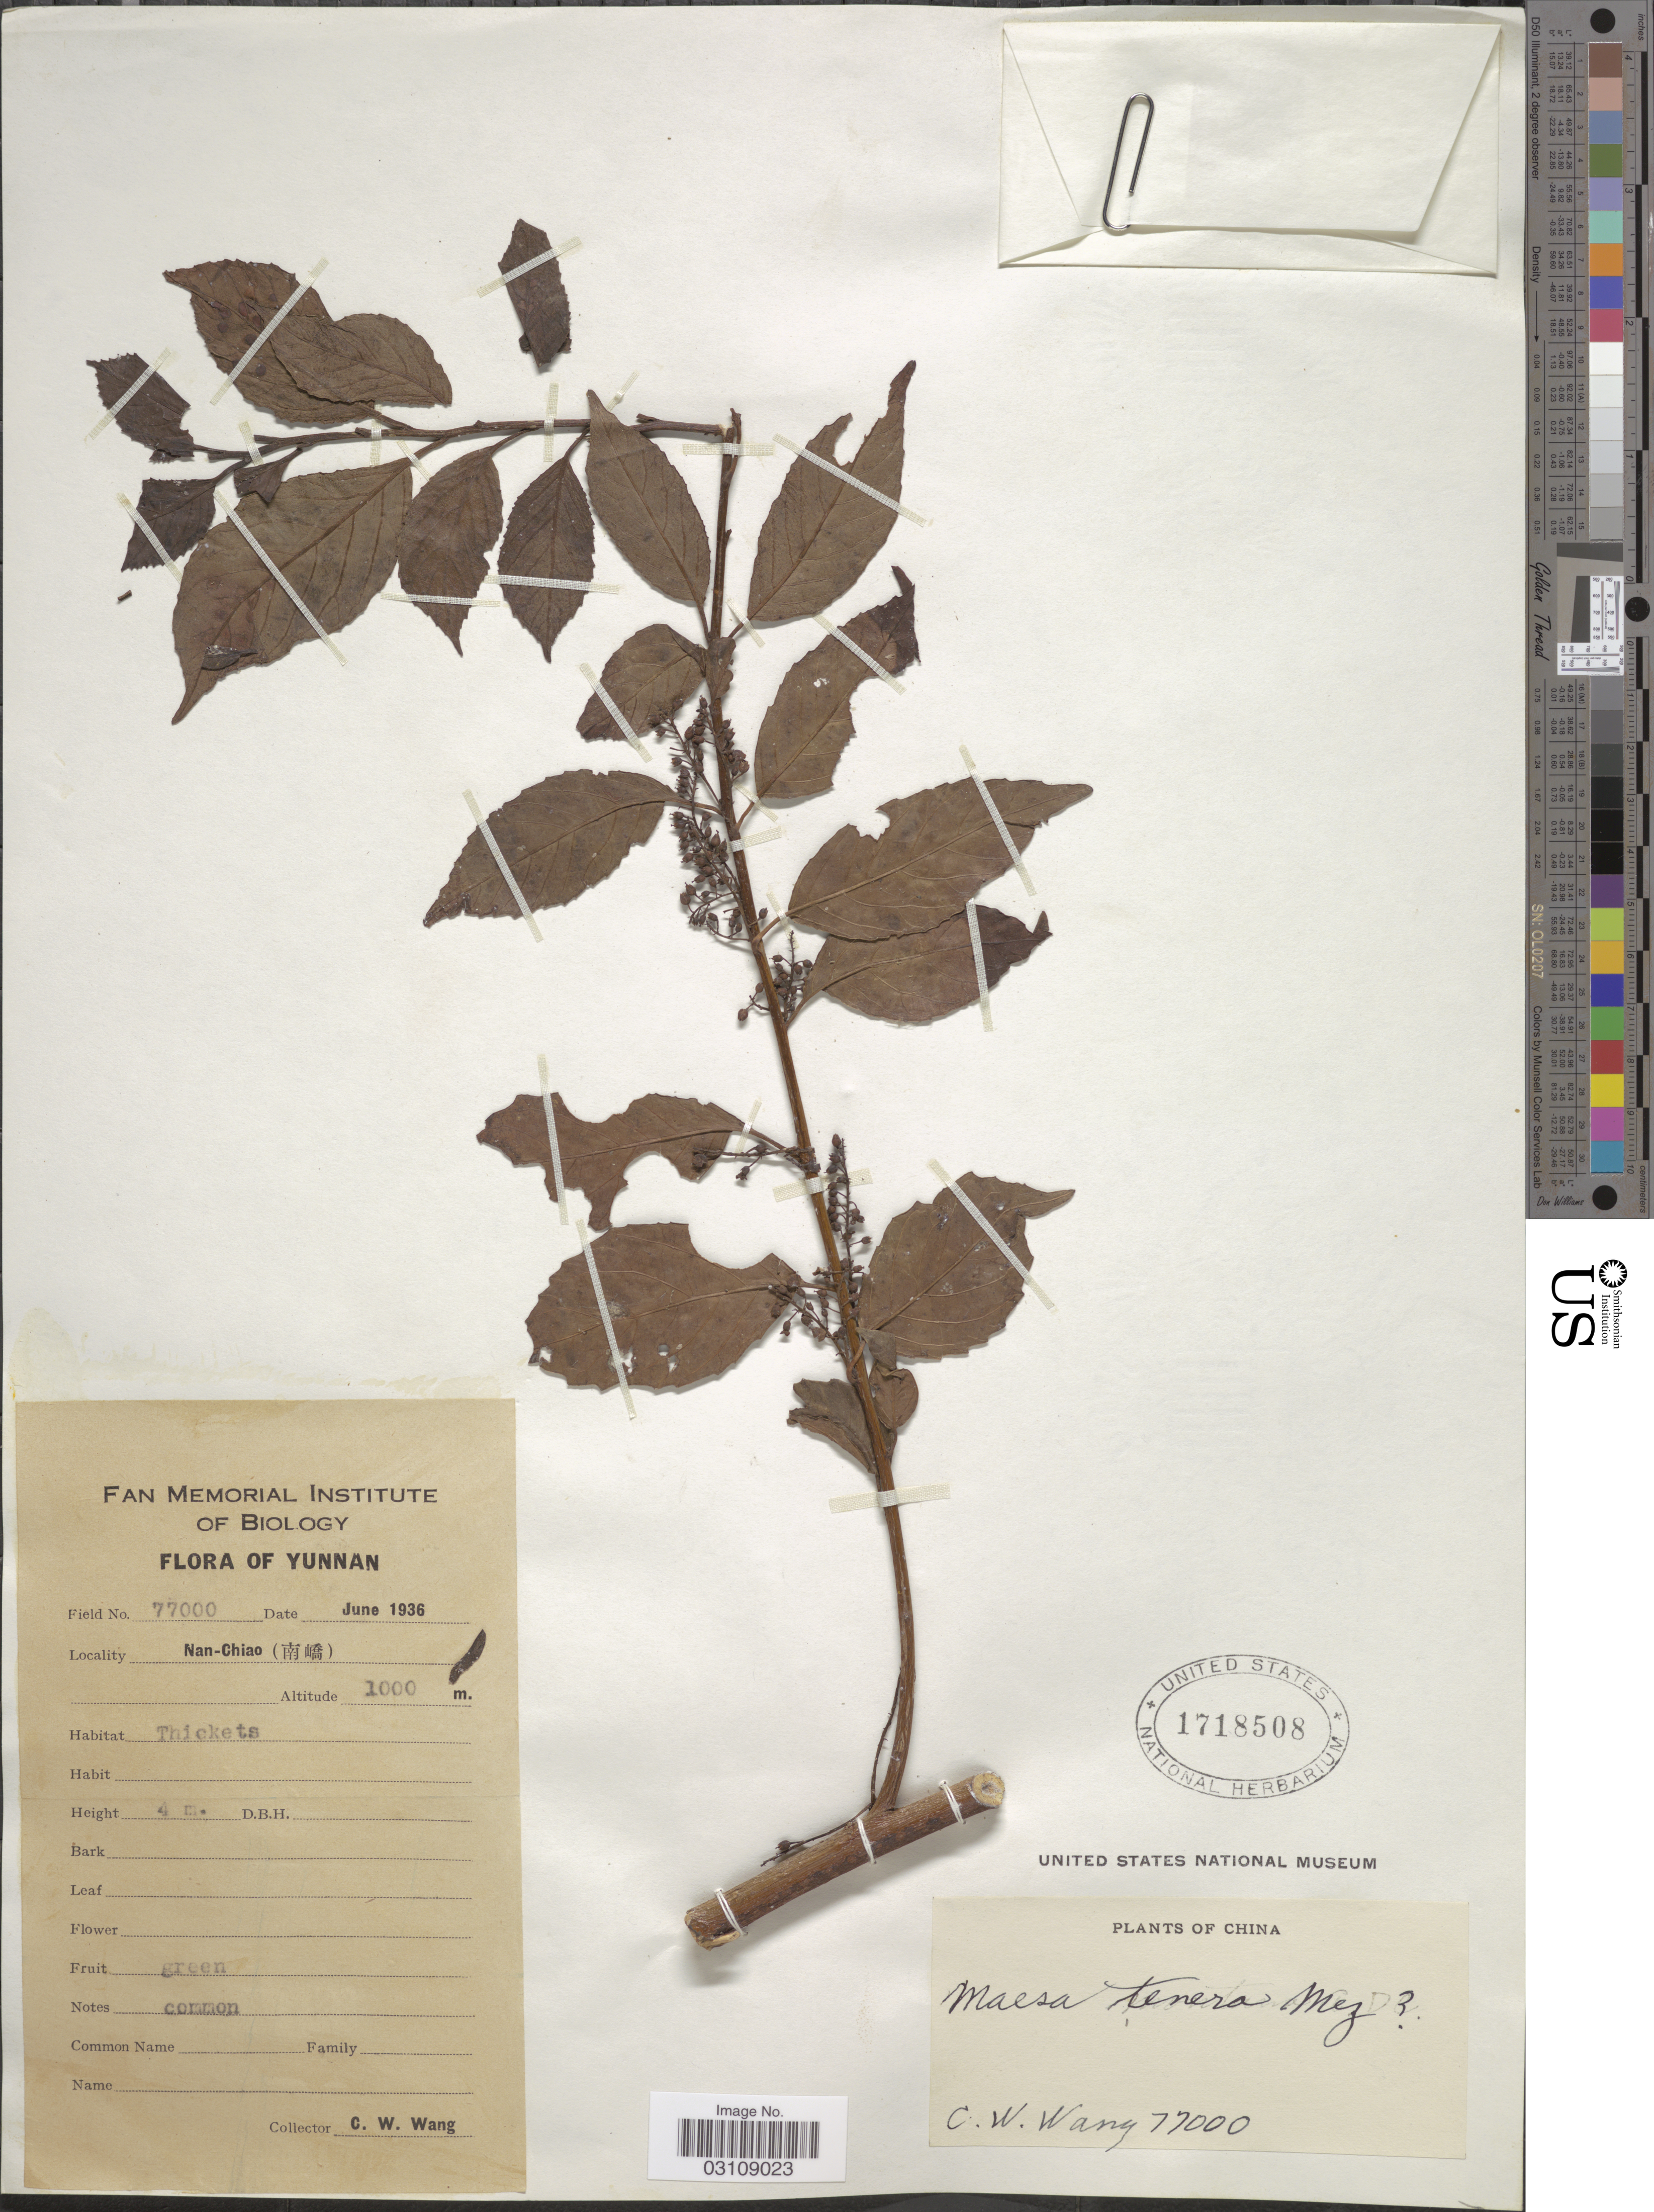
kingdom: Plantae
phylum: Tracheophyta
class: Magnoliopsida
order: Ericales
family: Primulaceae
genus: Maesa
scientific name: Maesa tenera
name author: Mez in Engl.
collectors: C. W. Wang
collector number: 77000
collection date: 1936-06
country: China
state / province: Yunnan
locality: Nan-Chiao (X).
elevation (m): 1000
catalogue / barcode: US 1718508